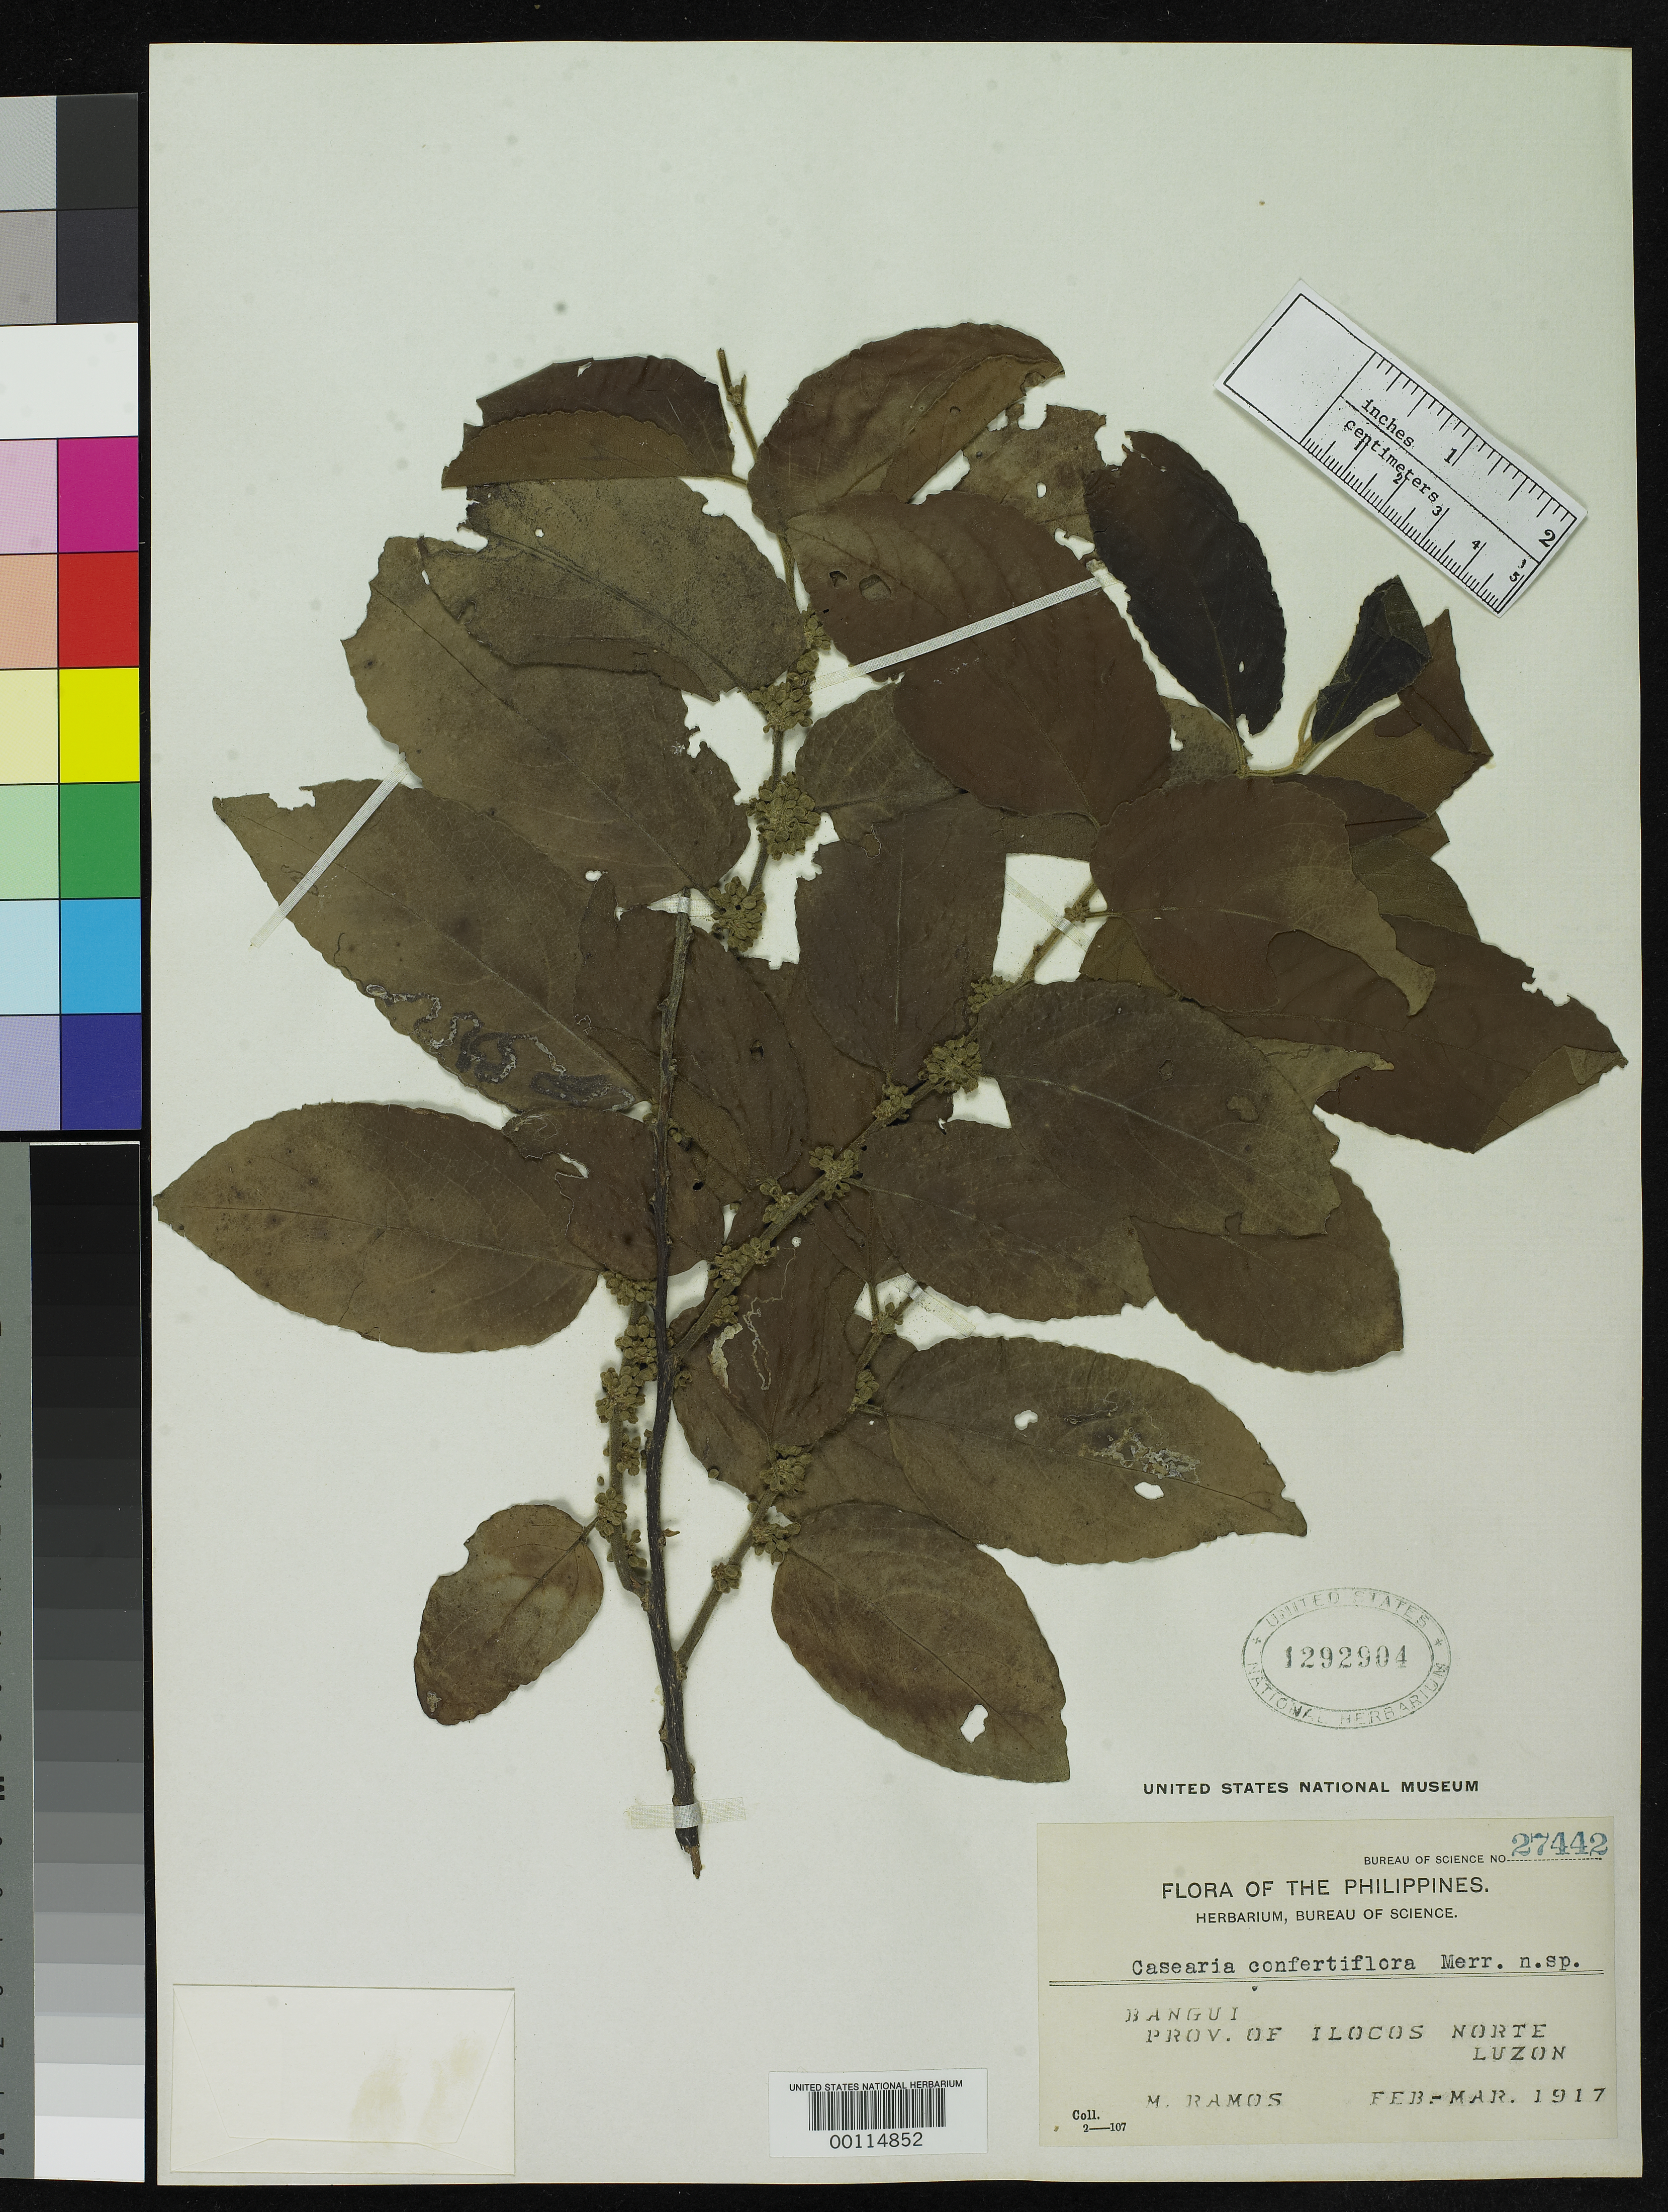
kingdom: Plantae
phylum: Tracheophyta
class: Magnoliopsida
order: Malpighiales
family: Salicaceae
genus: Casearia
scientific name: Casearia confertiflora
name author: Merr.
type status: Isotype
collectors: M. Ramos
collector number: Bur. Sci. 27442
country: Philippines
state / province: Ilocos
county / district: Ilocos Norte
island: Luzon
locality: Bangui.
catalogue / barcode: US 1292904